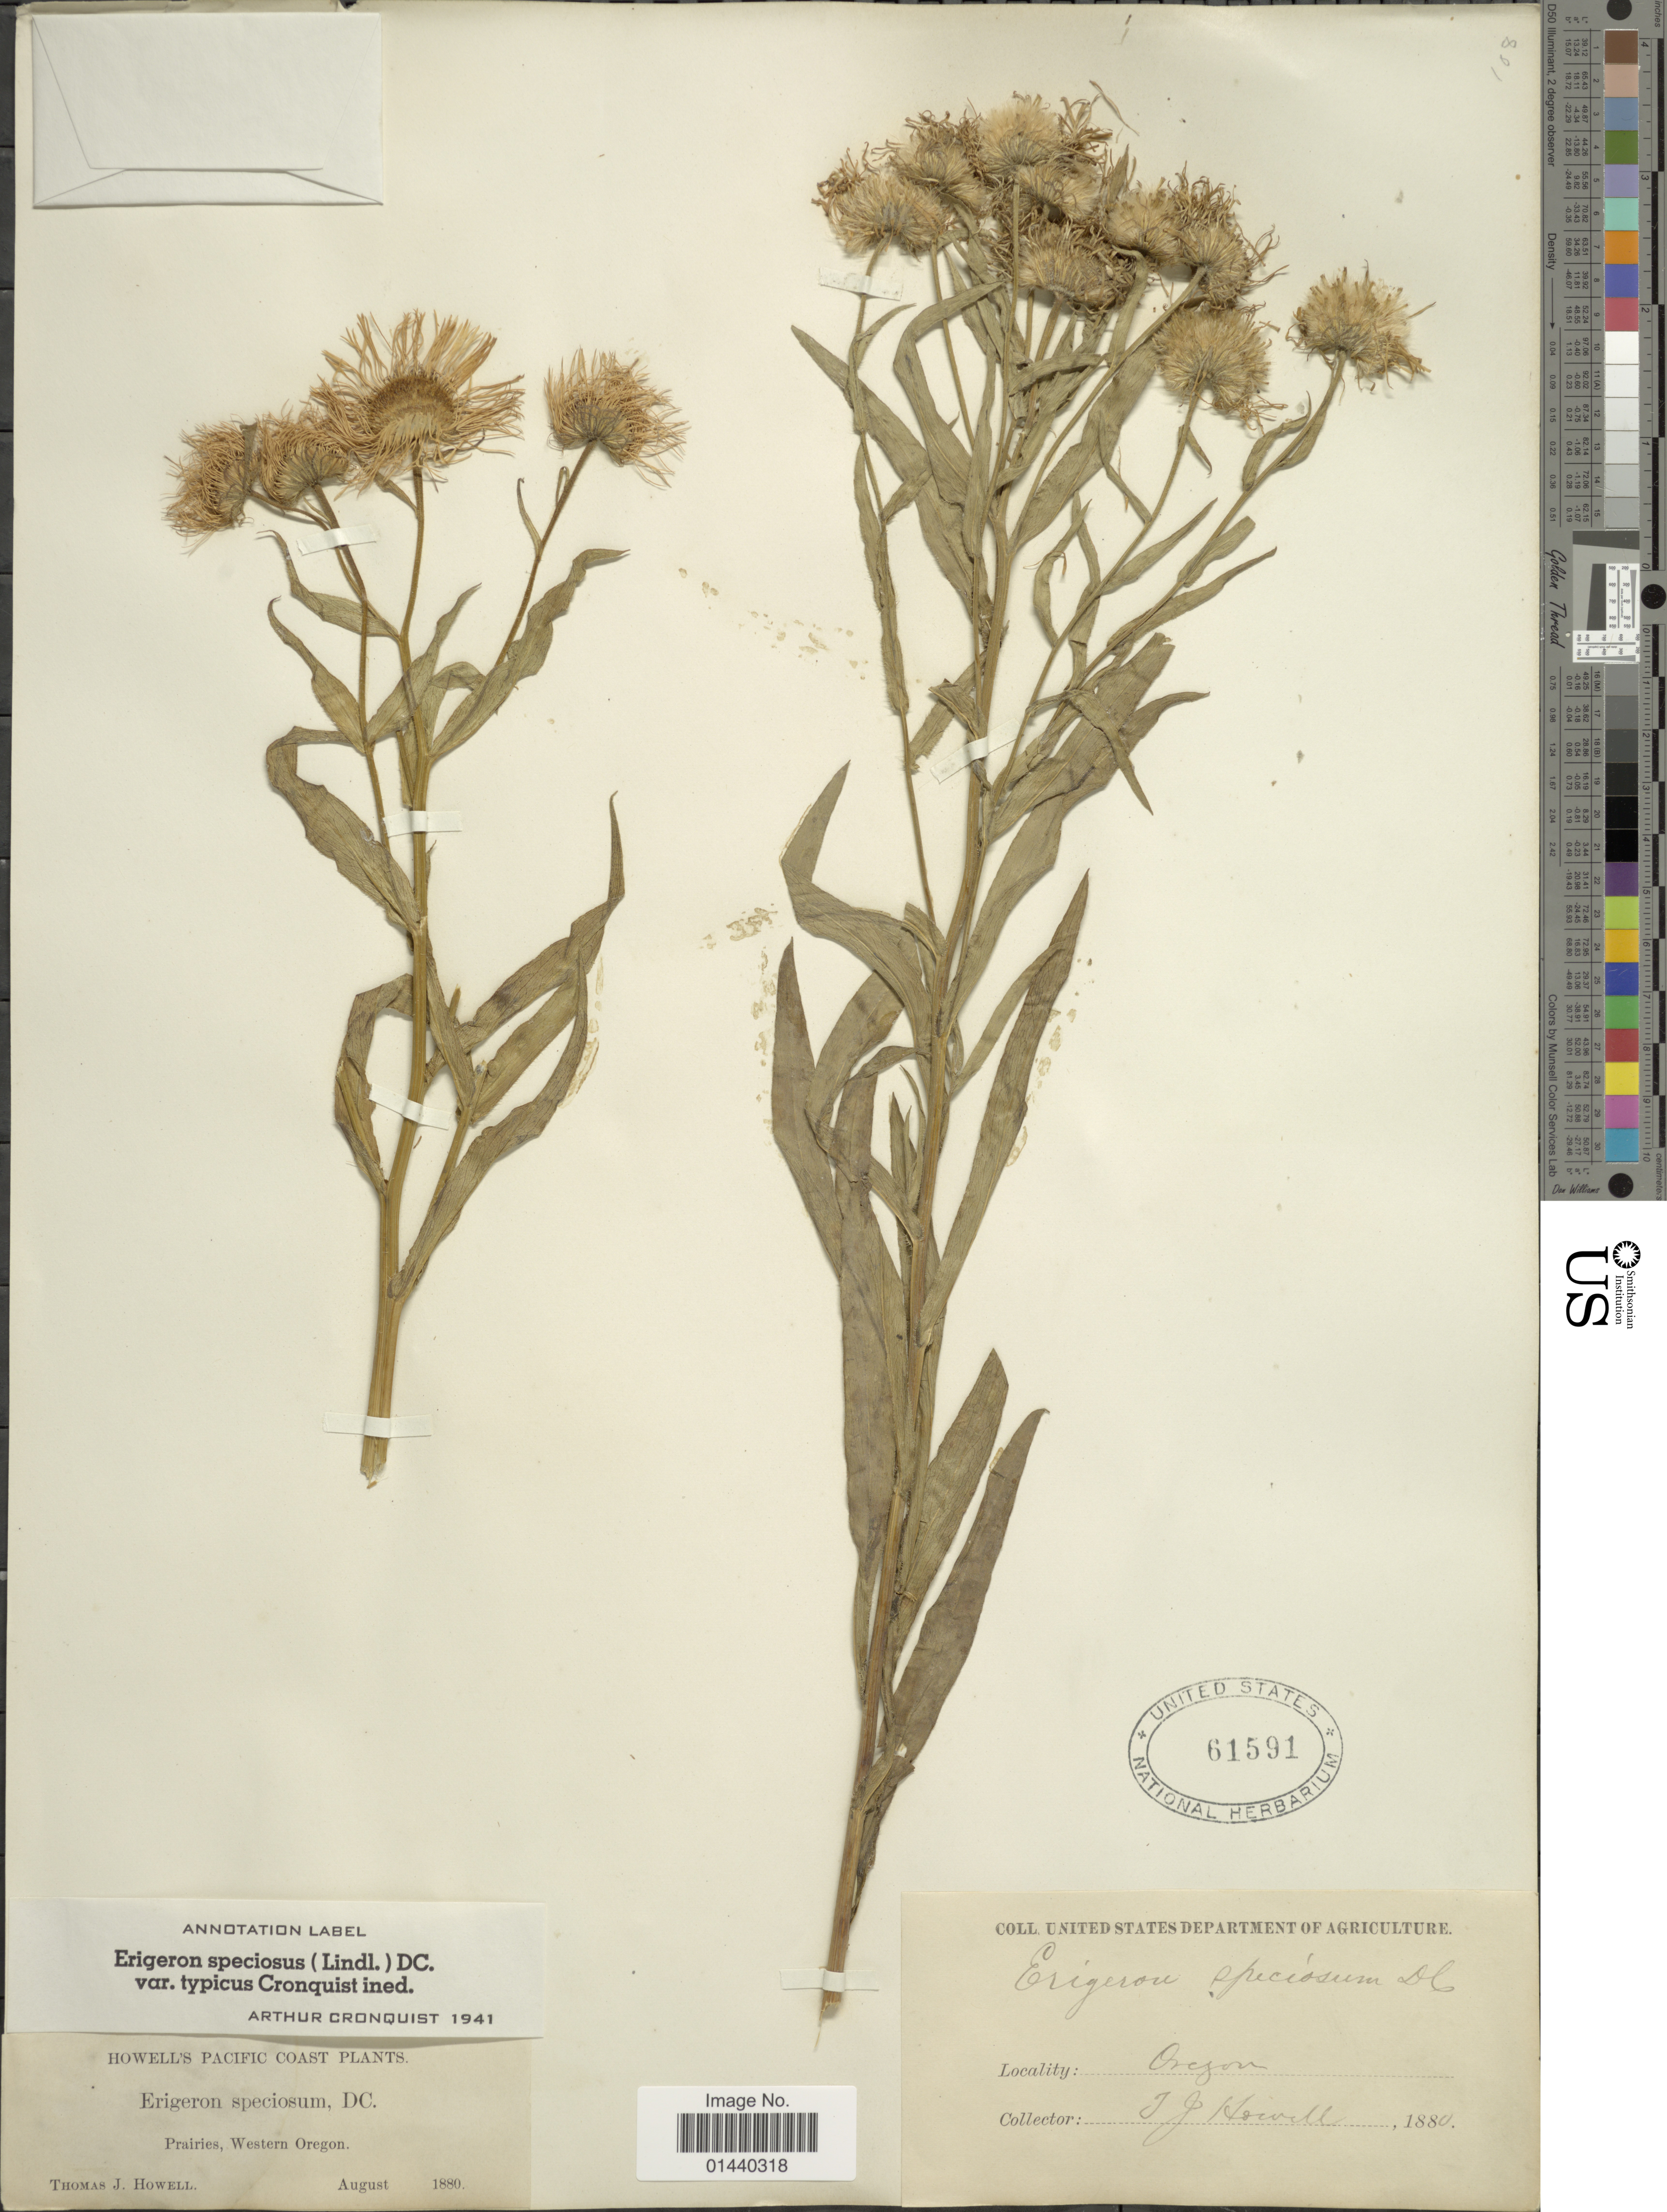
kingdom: Plantae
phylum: Tracheophyta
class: Magnoliopsida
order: Asterales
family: Asteraceae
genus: Erigeron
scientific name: Erigeron speciosus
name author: (Lindl.) DC.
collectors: T. J. Howell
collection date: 1880-08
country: United States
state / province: Oregon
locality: Howell's Pacific Coast. Prairies, Western Oregon.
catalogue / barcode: US 61591